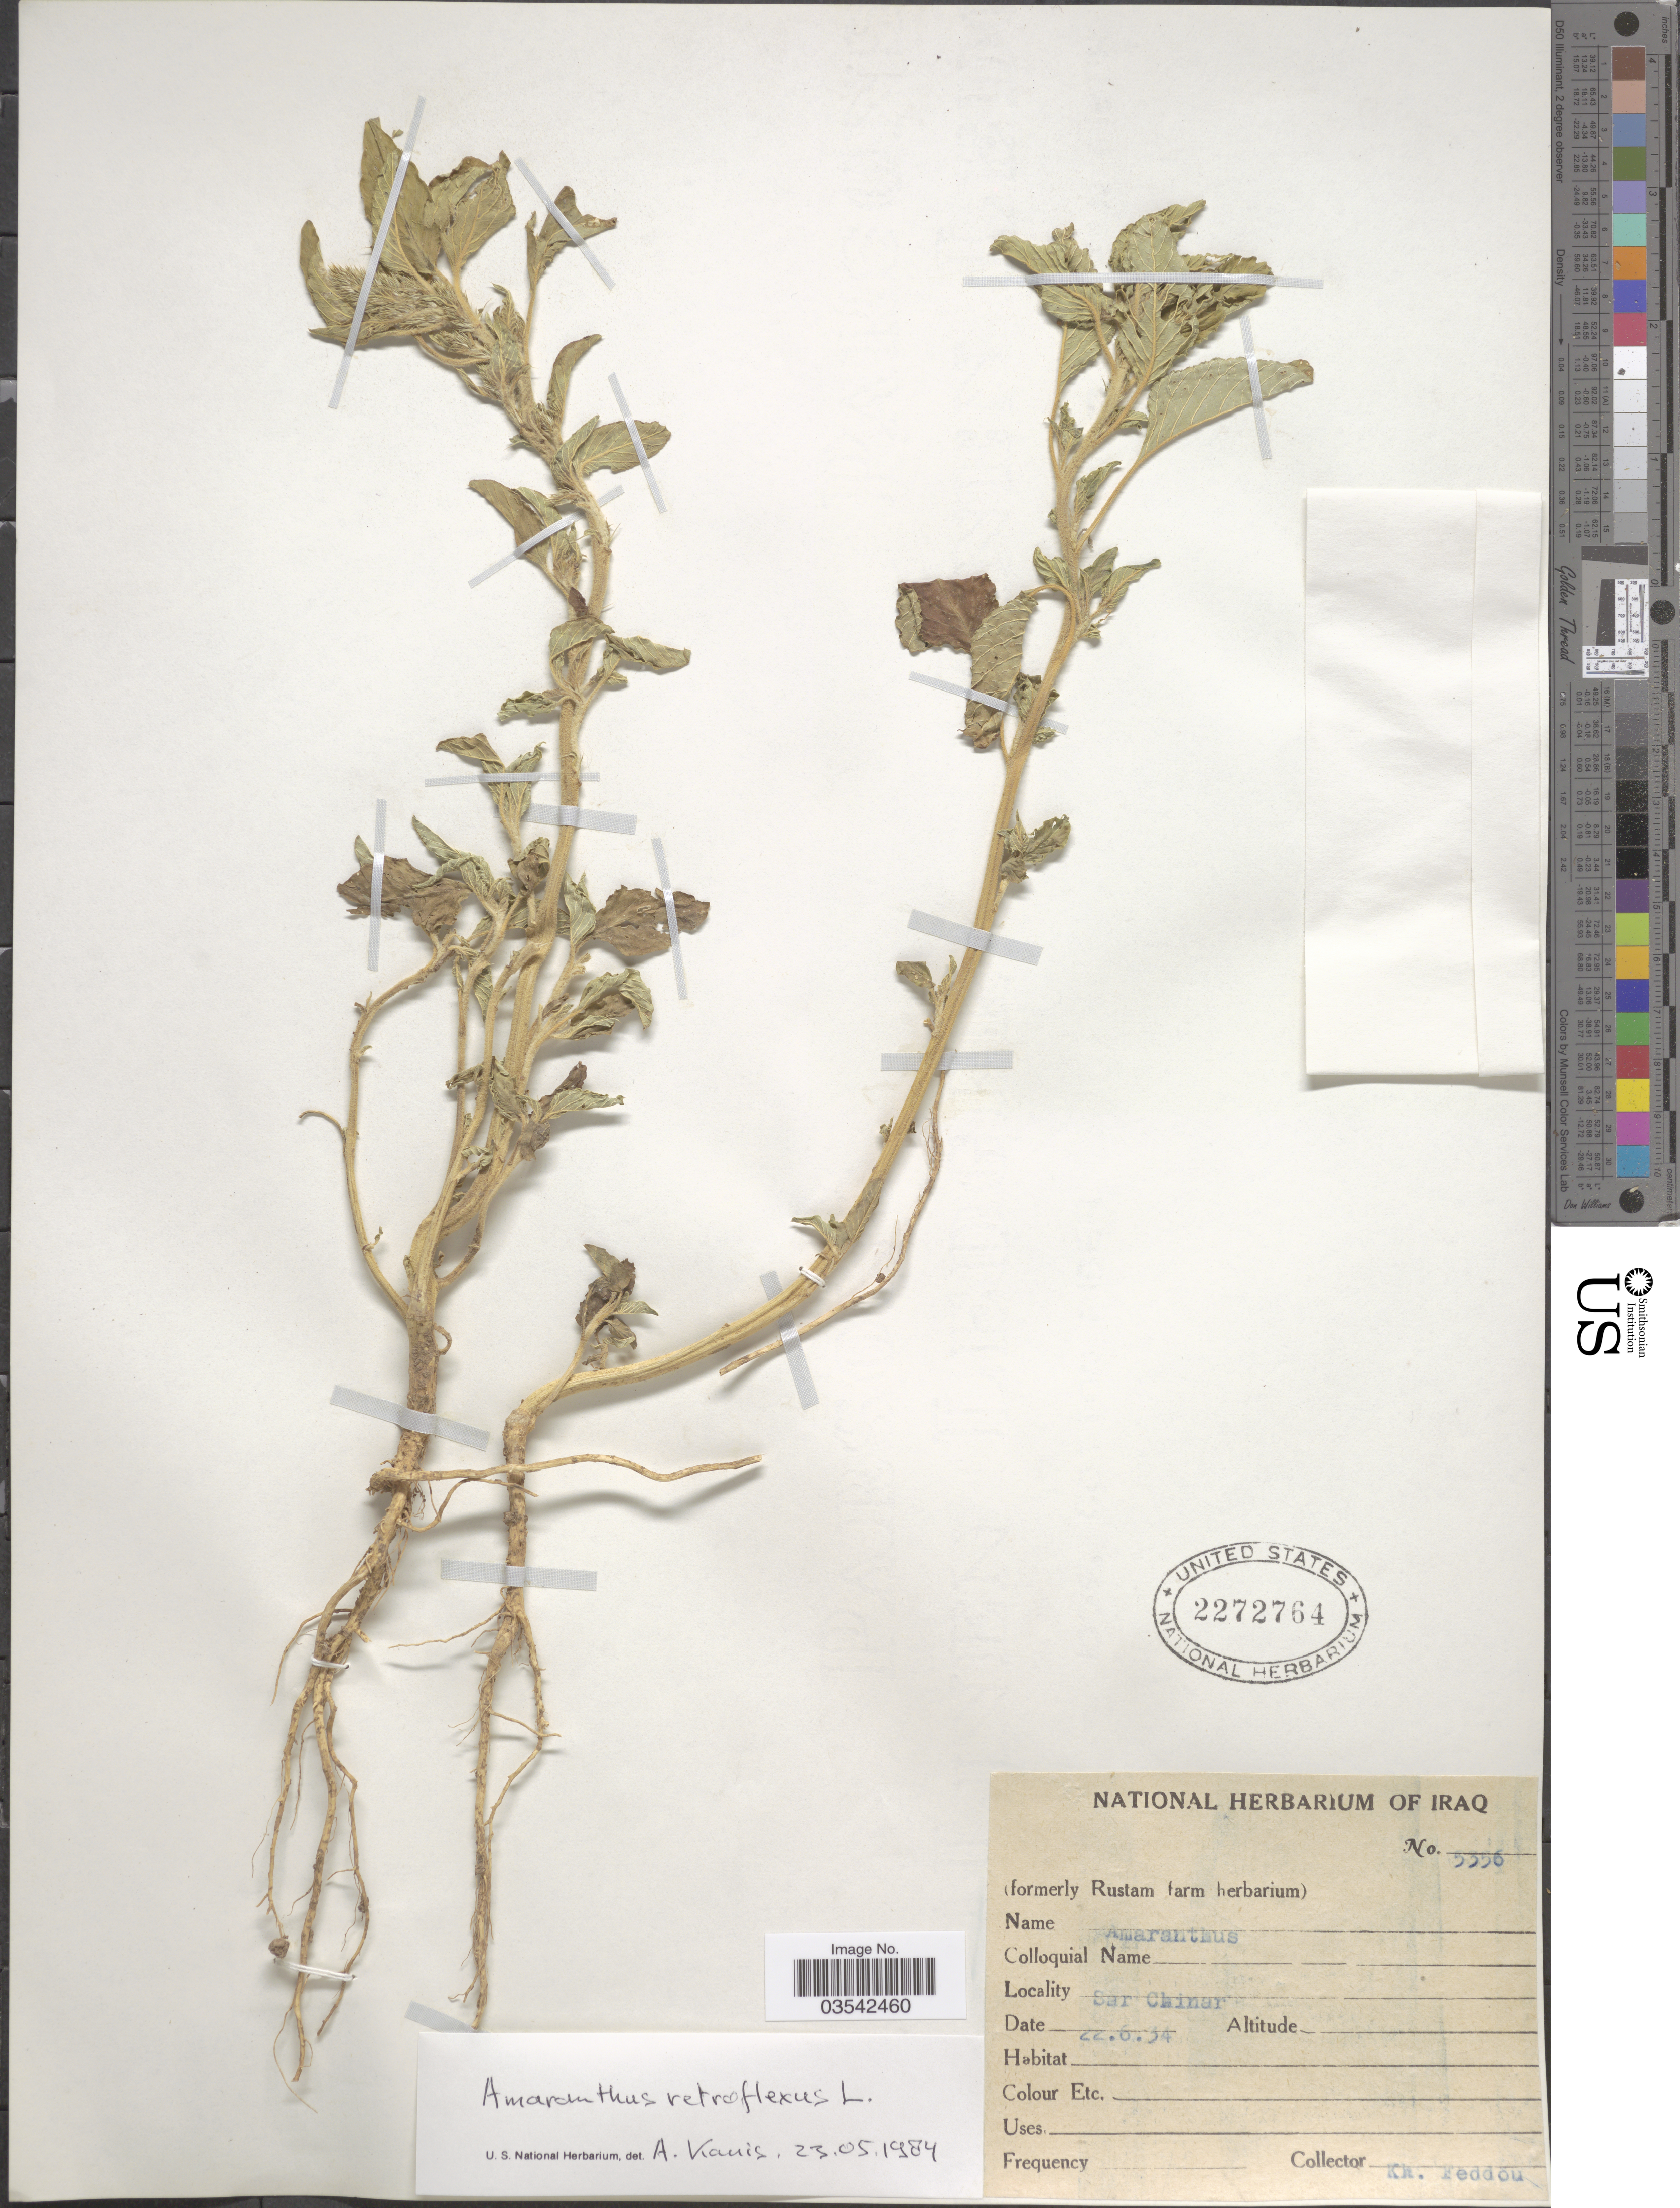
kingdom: Plantae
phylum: Tracheophyta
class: Magnoliopsida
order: Caryophyllales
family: Amaranthaceae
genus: Amaranthus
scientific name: Amaranthus retroflexus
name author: L.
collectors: K. Feddou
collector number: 5356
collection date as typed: Transcribed d/m/y: 22/6/34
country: Iraq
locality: Sar Chinar.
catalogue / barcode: US 2272764